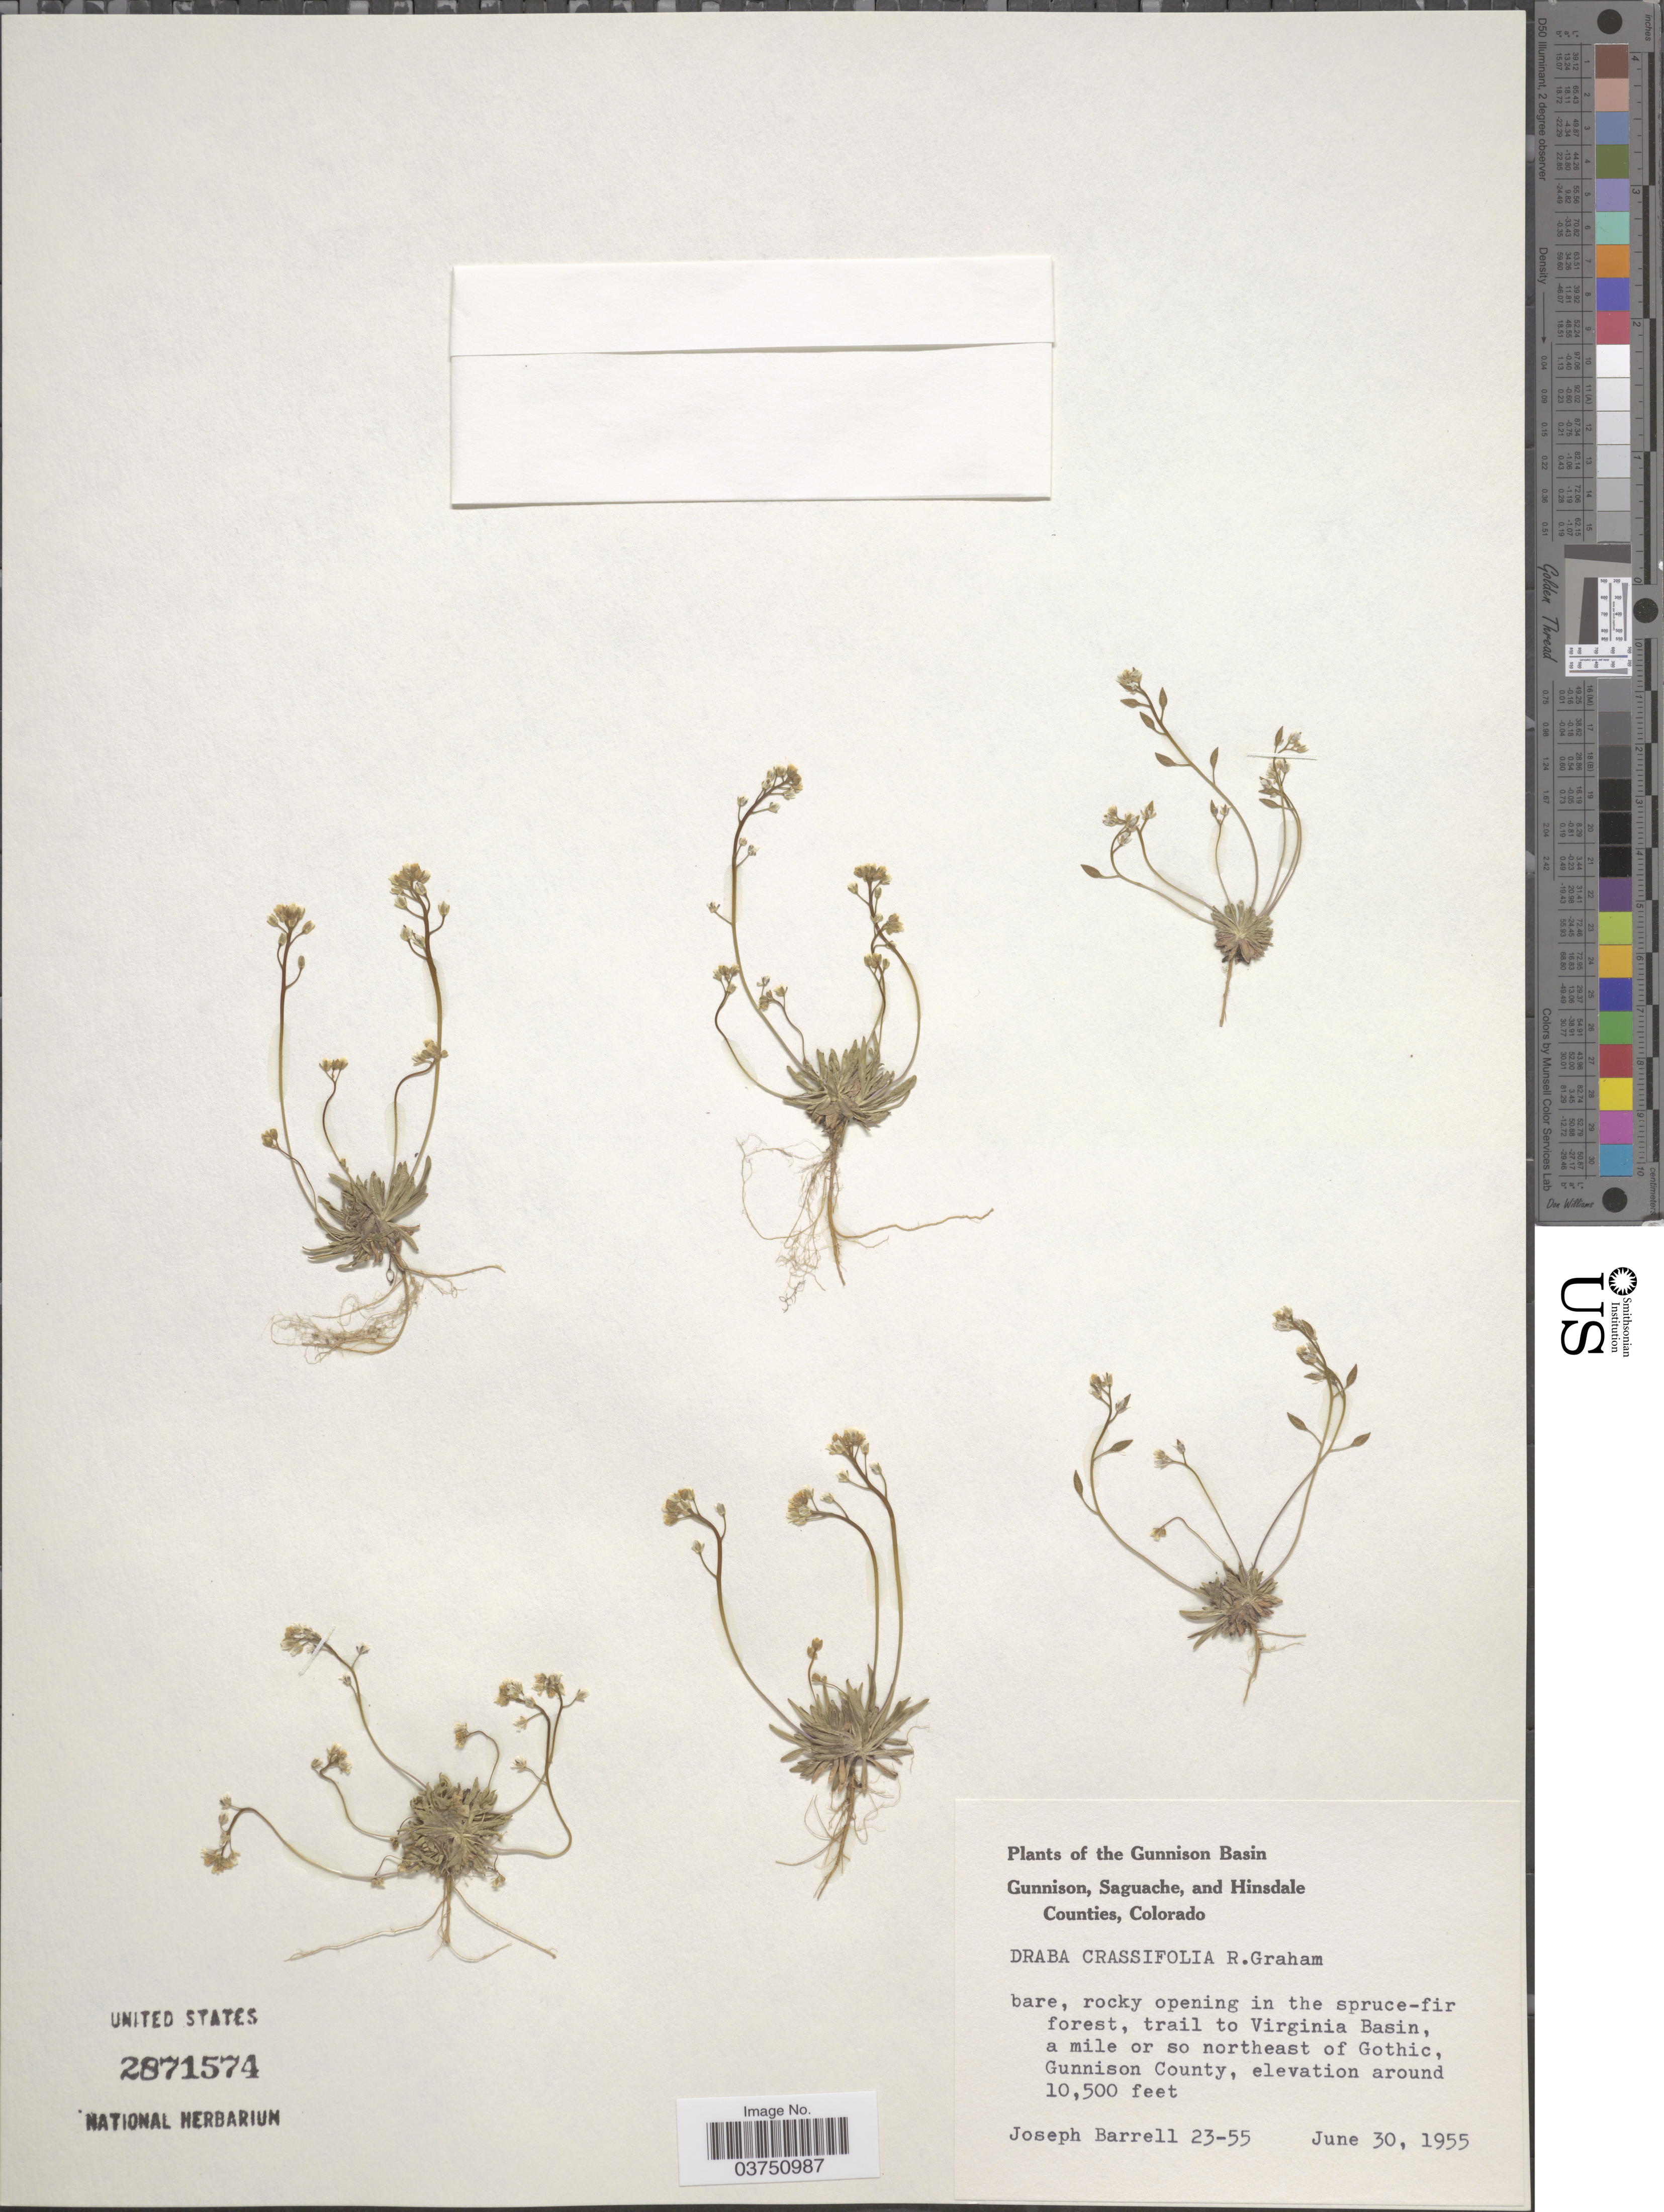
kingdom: Plantae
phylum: Tracheophyta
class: Magnoliopsida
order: Brassicales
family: Brassicaceae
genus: Draba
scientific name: Draba crassifolia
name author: Graham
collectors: J. Barrell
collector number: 23-55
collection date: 1955-06-30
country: United States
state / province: Colorado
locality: The Gunnison Basin. Trail to Virginia Basin, a mile or so northeast of Gothic, Gunnison County.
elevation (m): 3200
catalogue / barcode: US 2871574